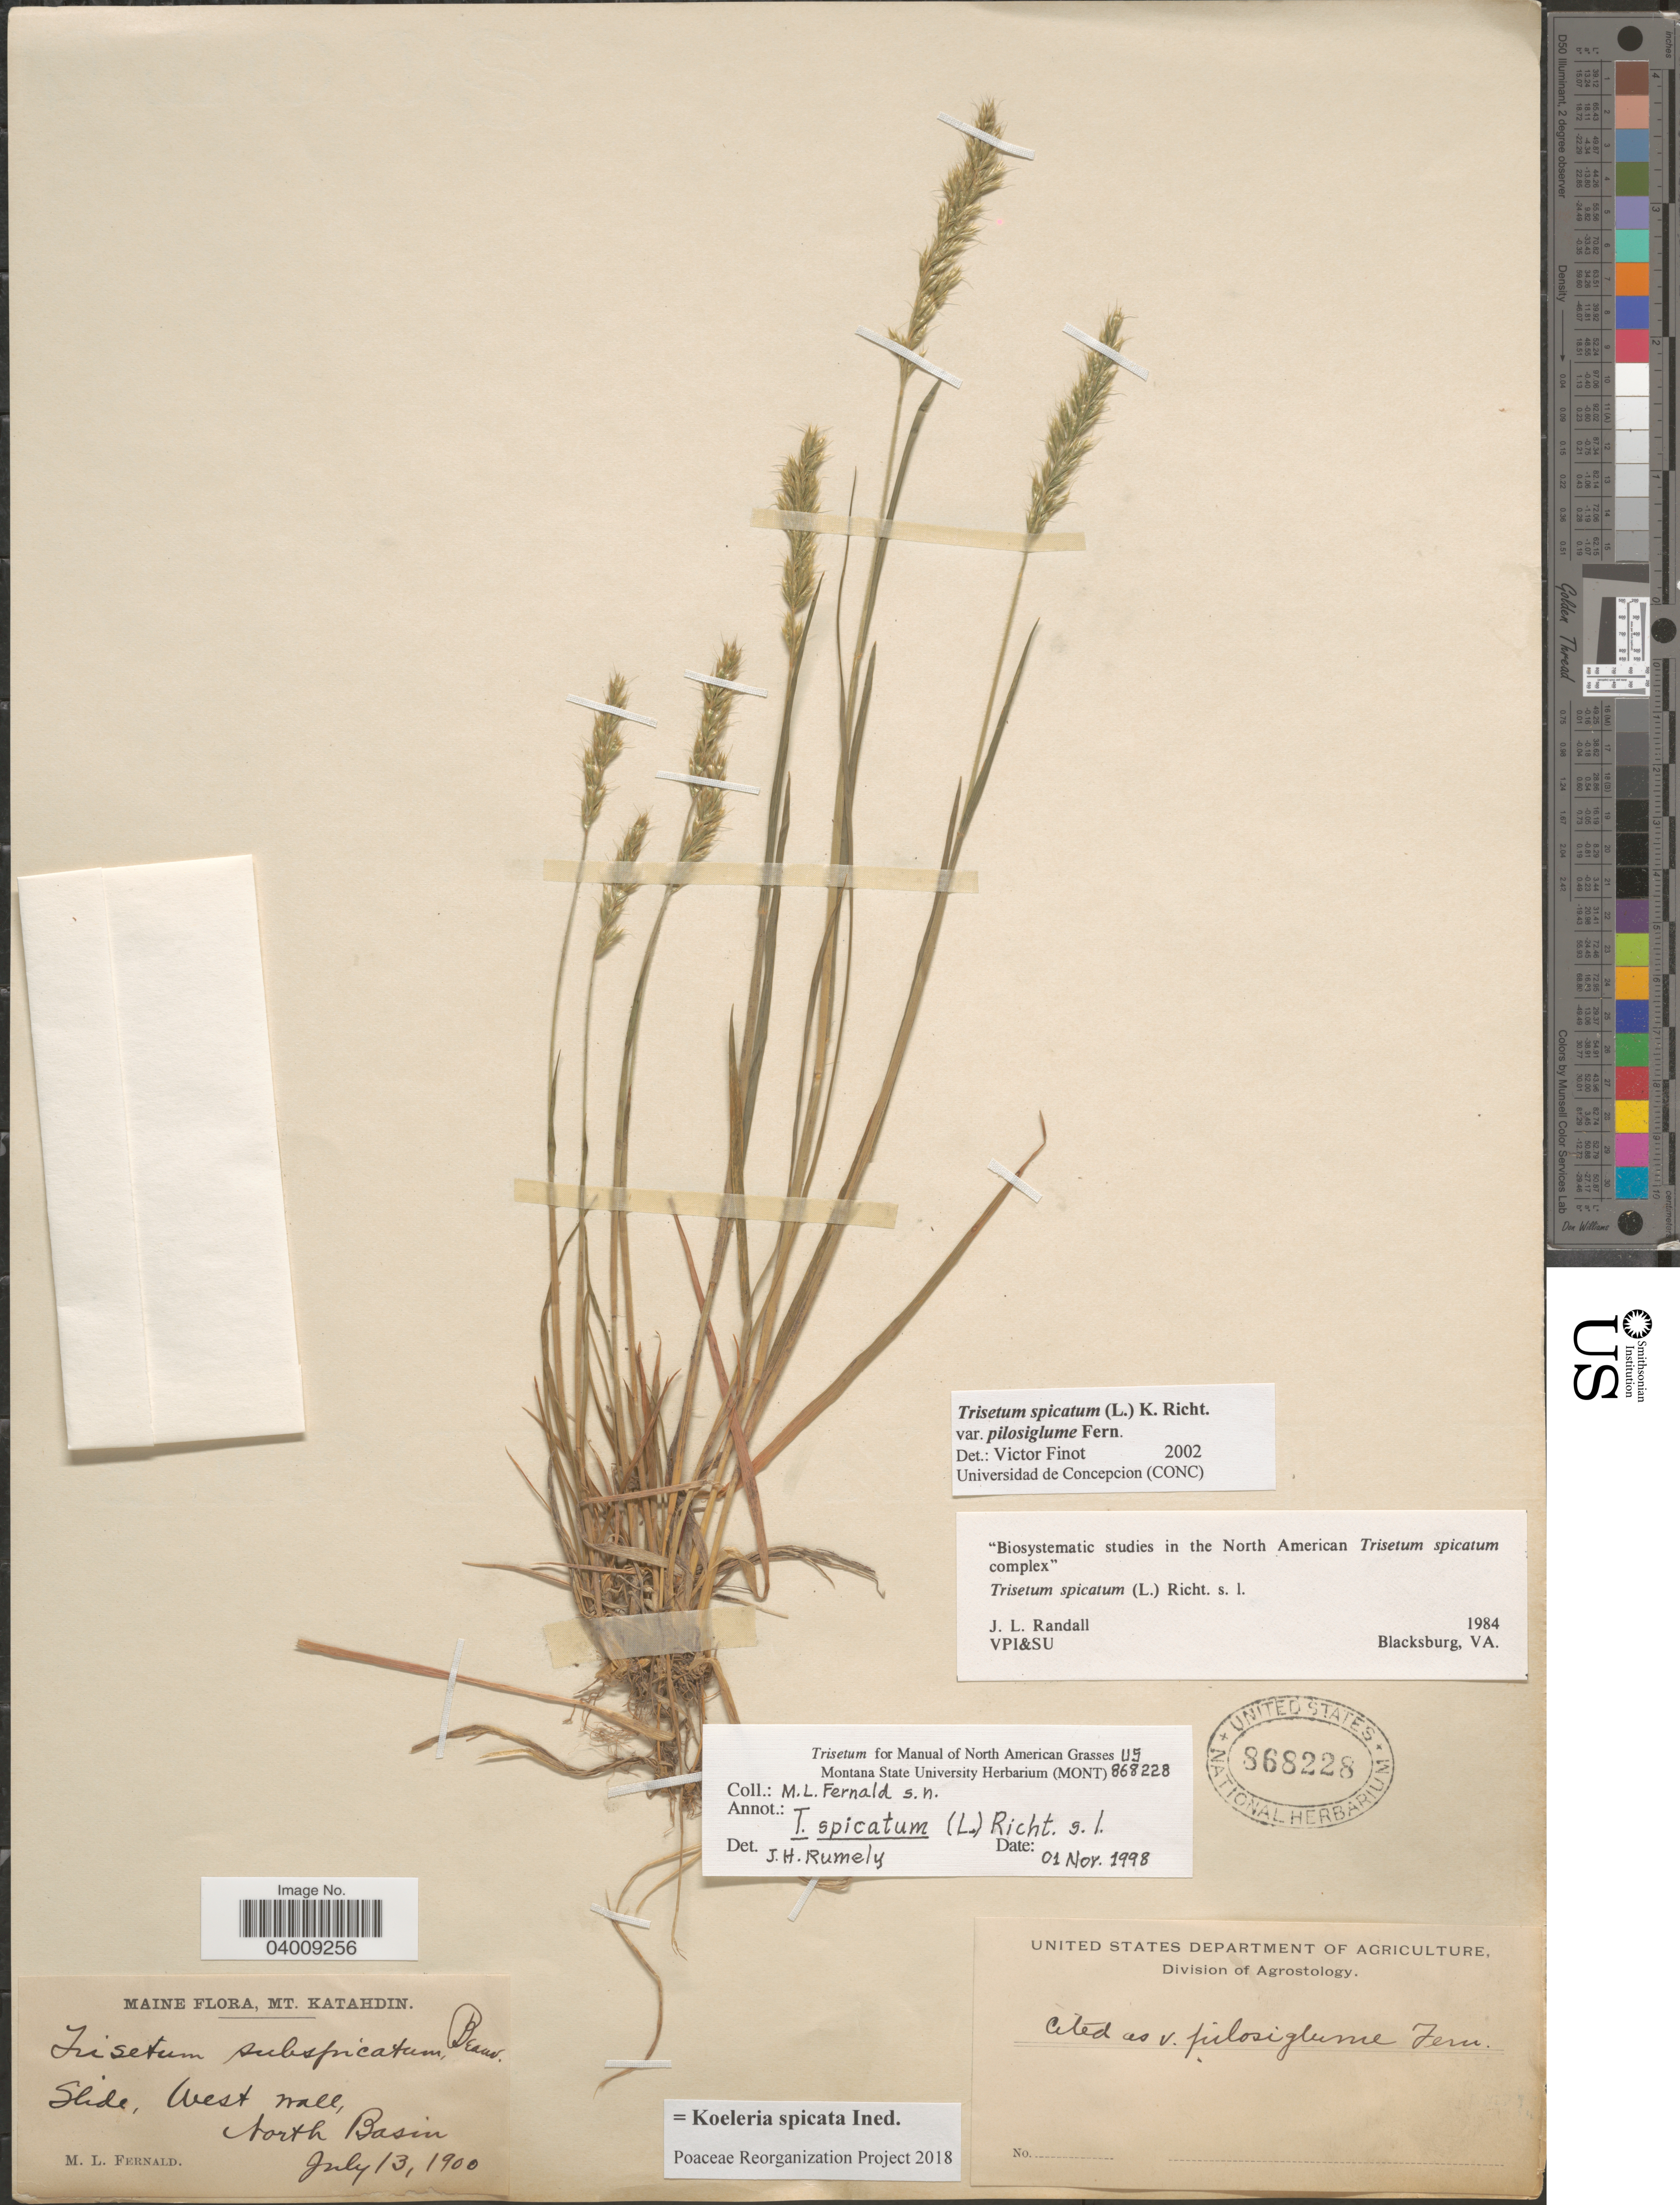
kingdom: Plantae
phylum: Tracheophyta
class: Liliopsida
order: Poales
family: Poaceae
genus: Koeleria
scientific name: Koeleria spicata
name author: (L.) Barberá et al.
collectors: M. L. Fernald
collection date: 1900-07-13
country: United States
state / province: Maine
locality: Mt. Katahdin. Slide, West wall, North Basin.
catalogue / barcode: US 868228